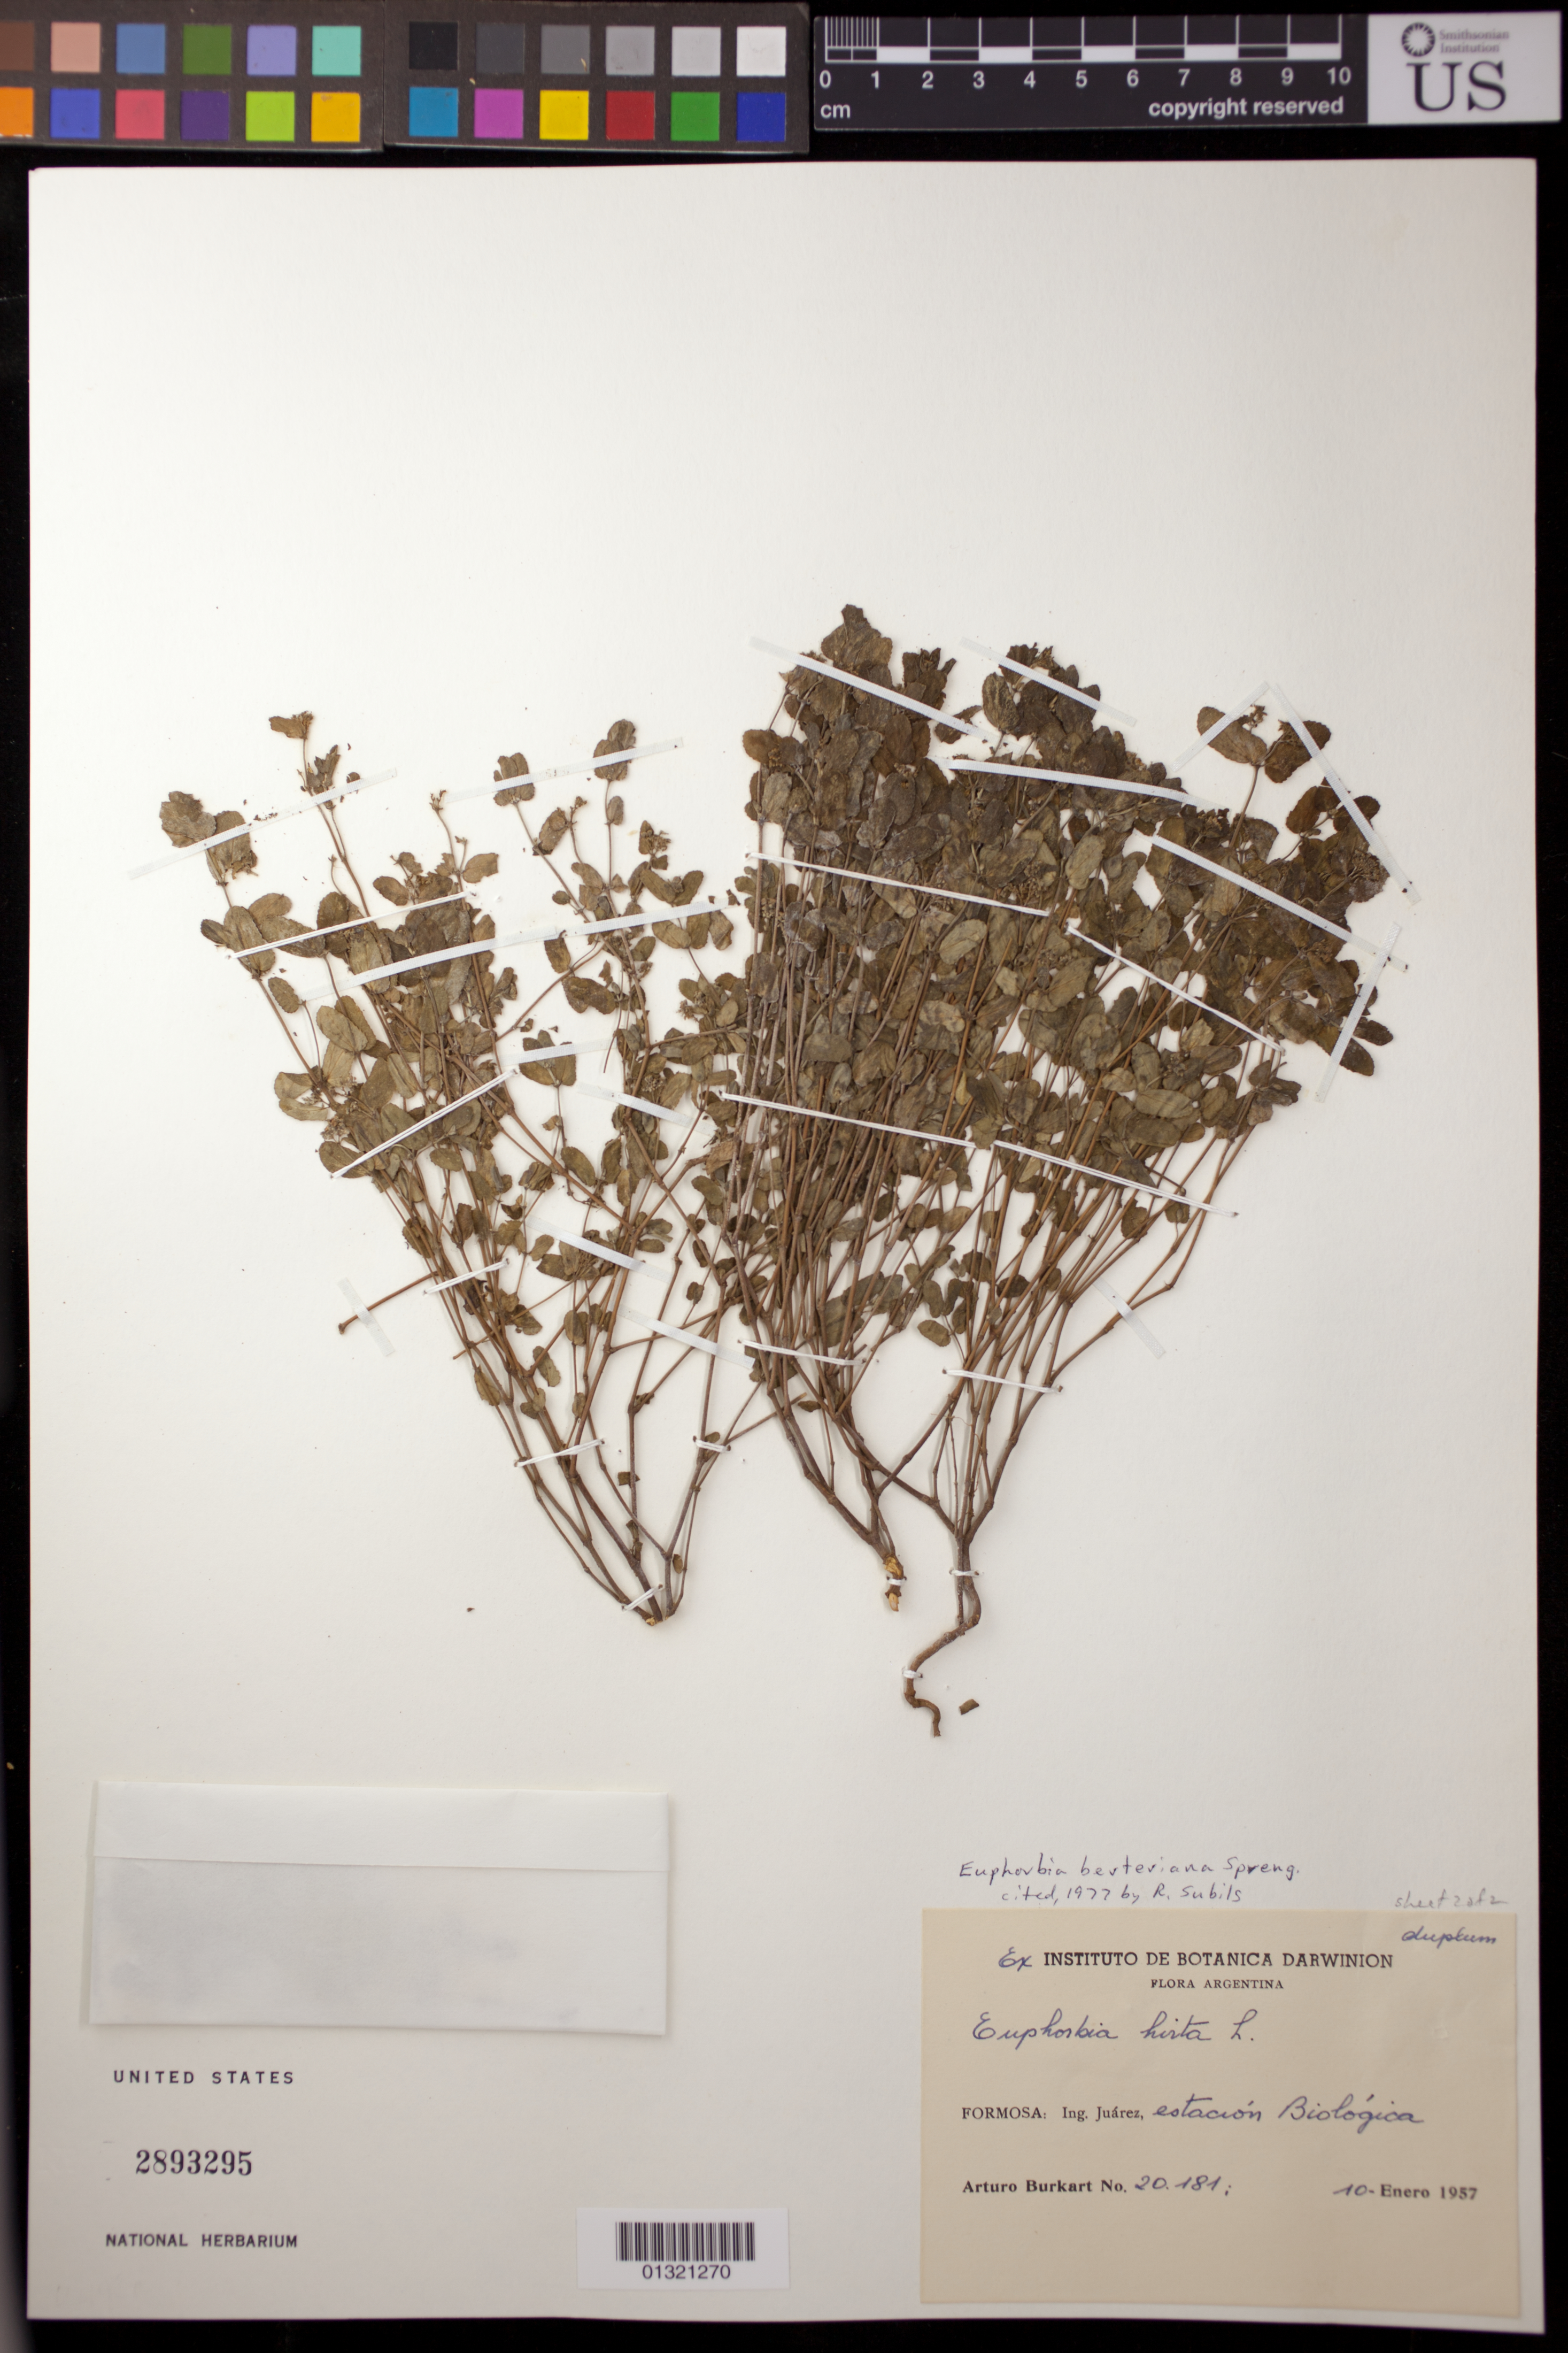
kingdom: Plantae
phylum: Tracheophyta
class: Magnoliopsida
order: Malpighiales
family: Euphorbiaceae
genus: Euphorbia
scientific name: Euphorbia berteroana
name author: Balb.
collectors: A. E. Burkart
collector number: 20181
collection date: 1957-01-10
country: Argentina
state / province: Formosa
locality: Ing. Juarez, estacion Biologica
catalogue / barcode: US 2893295